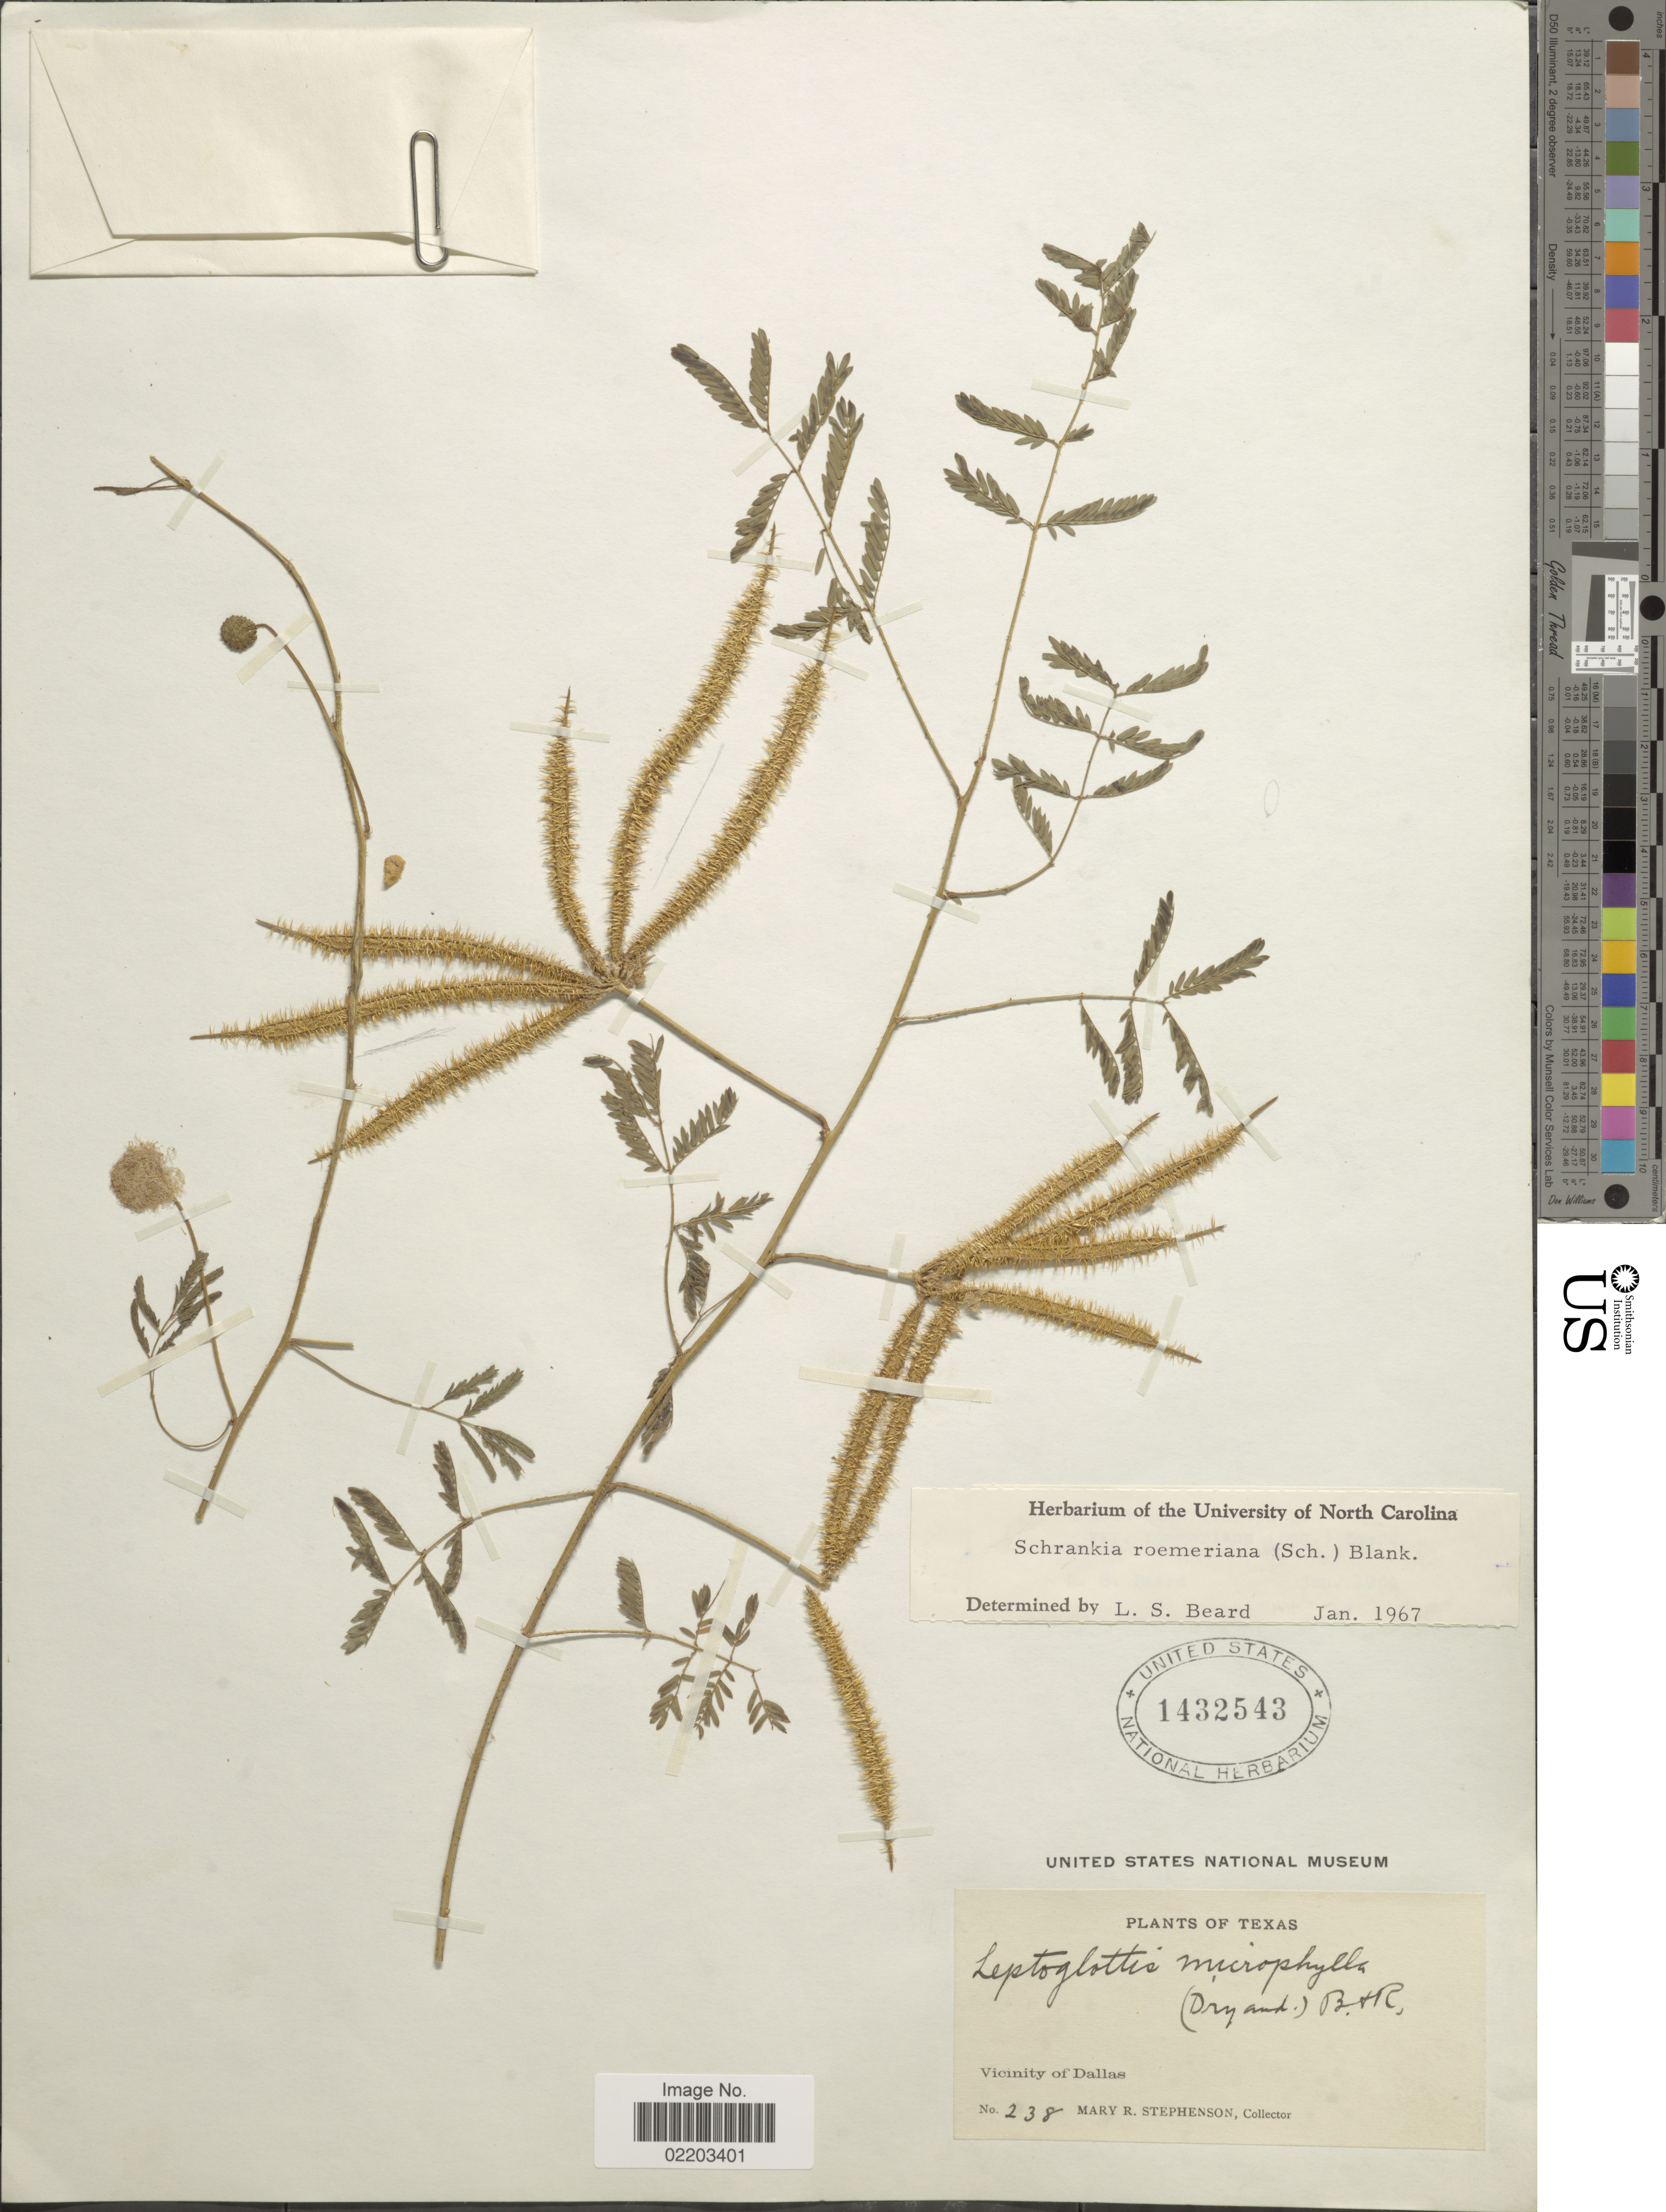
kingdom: Plantae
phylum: Tracheophyta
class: Magnoliopsida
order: Fabales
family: Fabaceae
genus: Mimosa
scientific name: Mimosa roemeriana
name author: Scheele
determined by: U.S. National Herbarium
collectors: M. Stephenson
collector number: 238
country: United States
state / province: Texas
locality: Vicinity of Dallas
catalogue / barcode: US 1432543